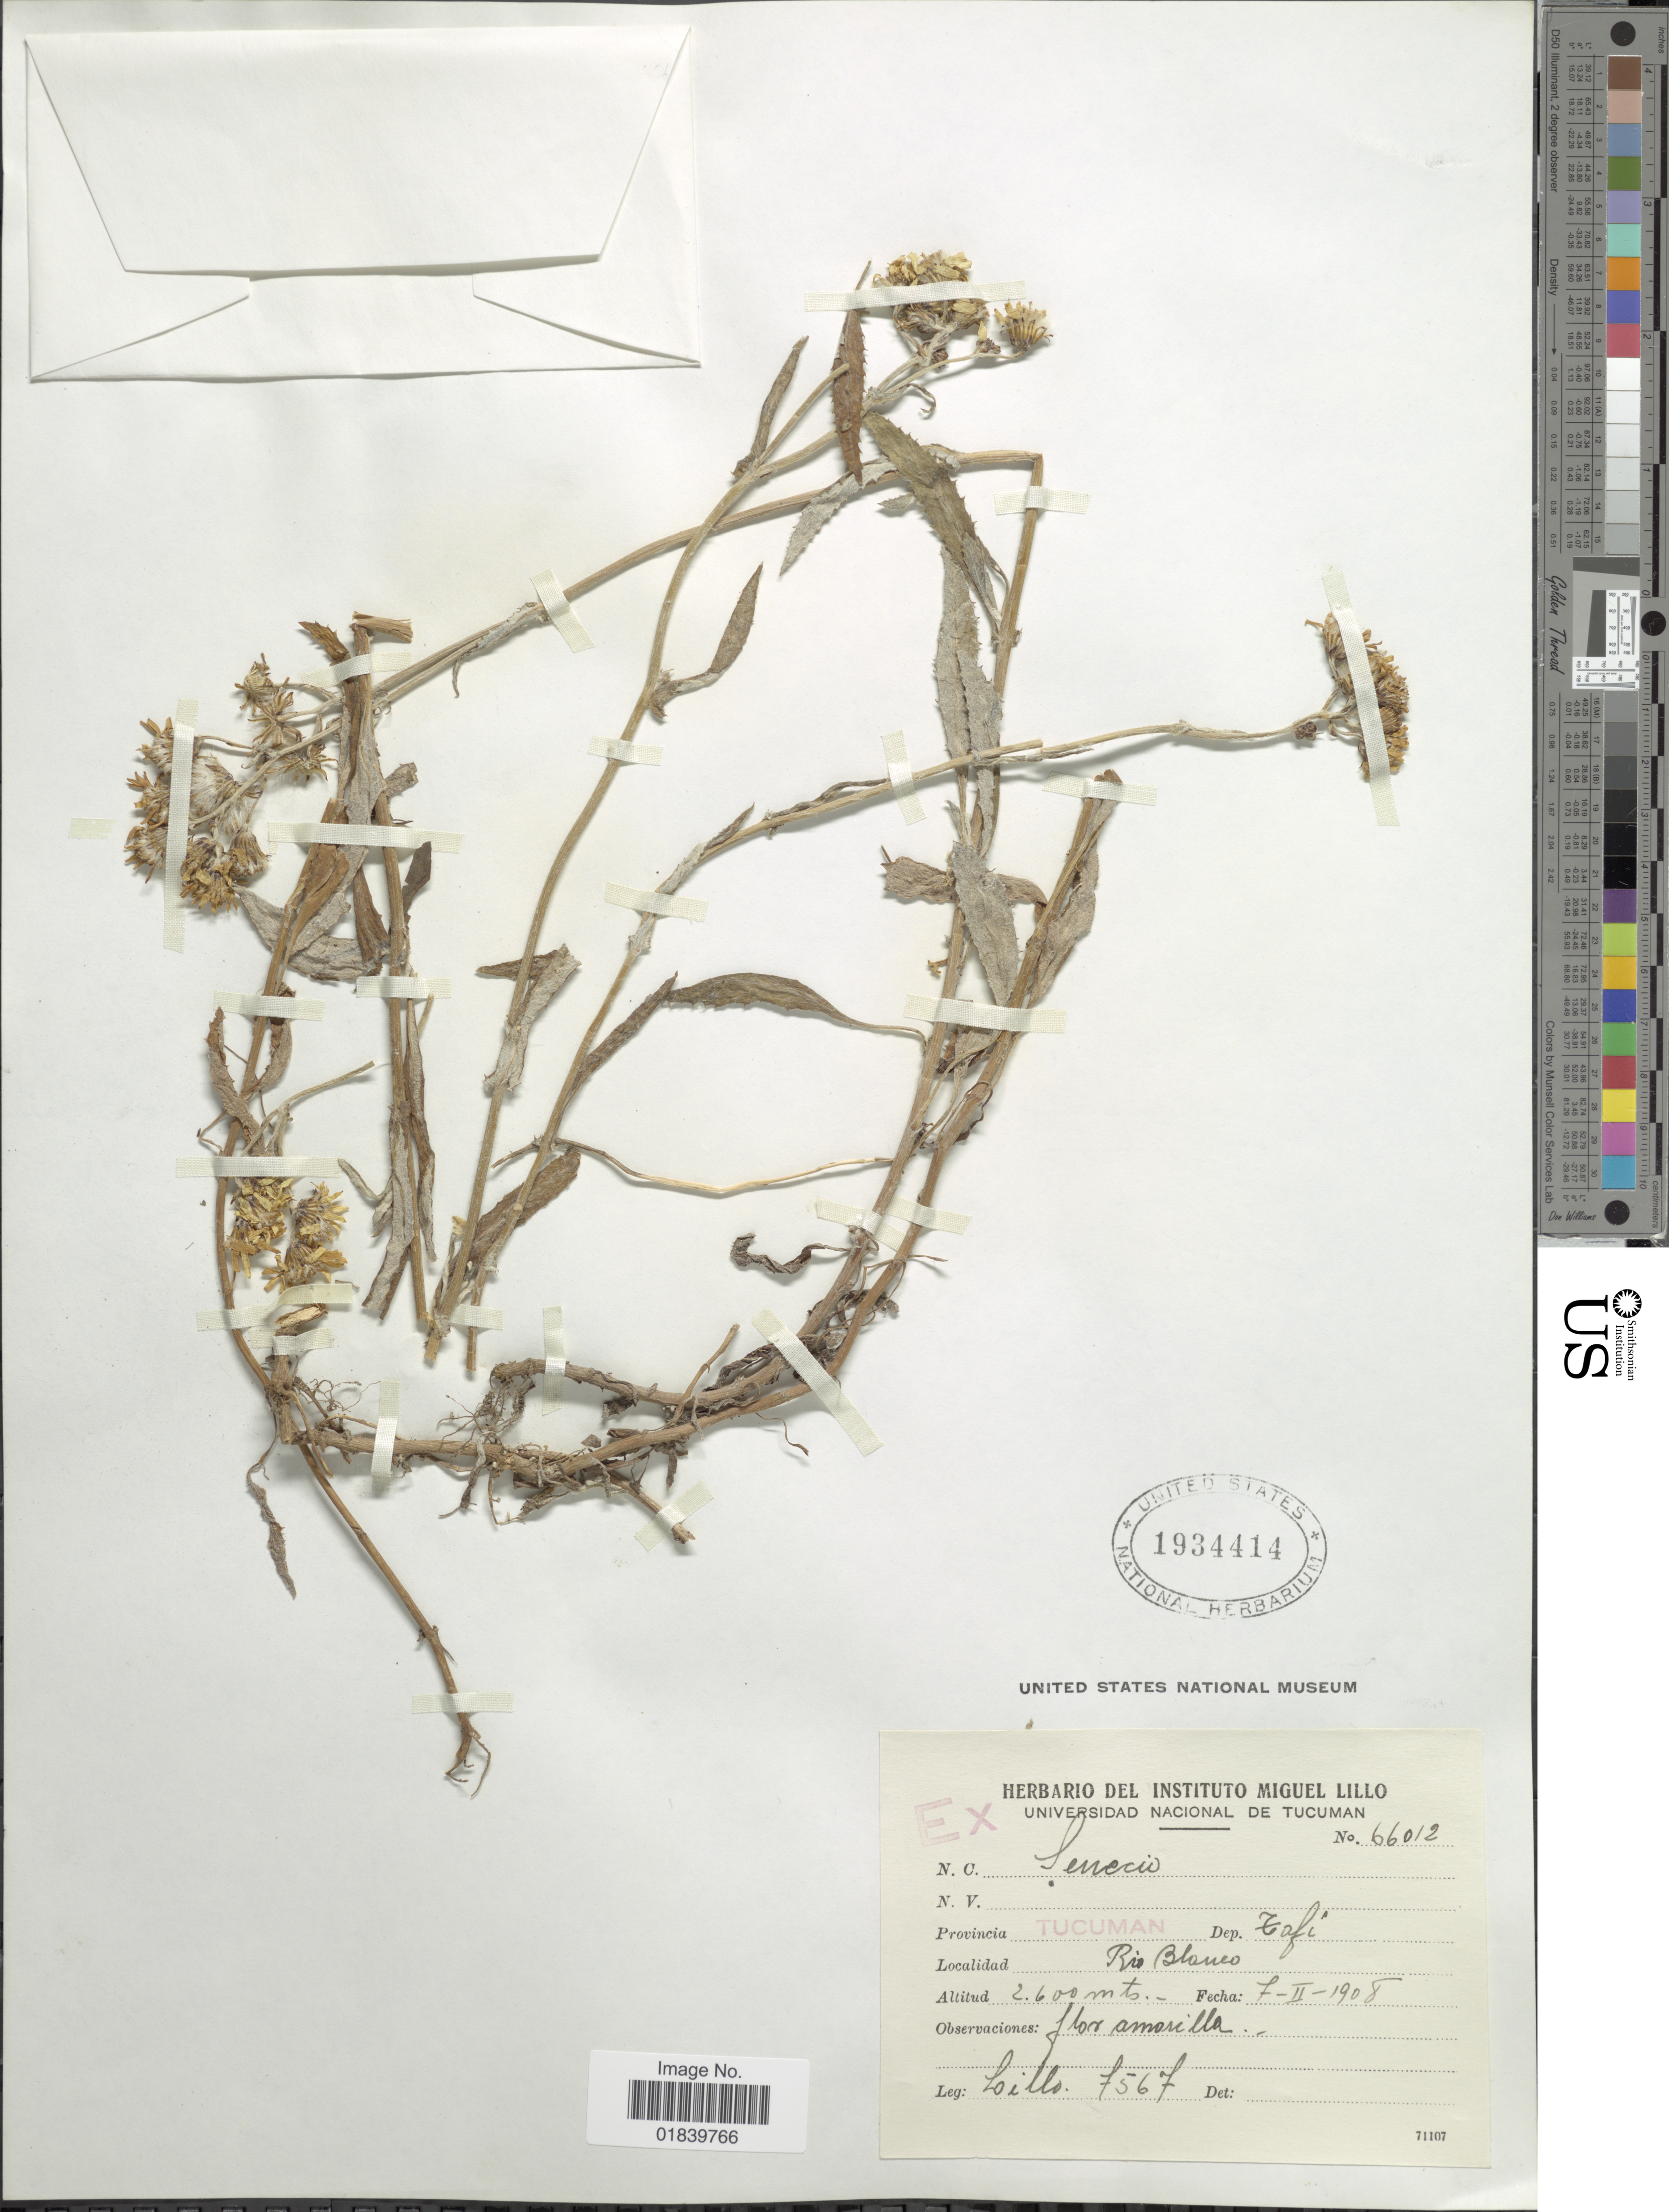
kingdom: Plantae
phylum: Tracheophyta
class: Magnoliopsida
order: Asterales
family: Asteraceae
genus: Senecio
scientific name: Senecio sp.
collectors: -. Lillo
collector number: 7567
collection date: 1908-02-07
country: Argentina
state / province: Tucuman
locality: Tucuman, Dep. Tafi. Rio Blanco.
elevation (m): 2600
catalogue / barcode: US 1934414